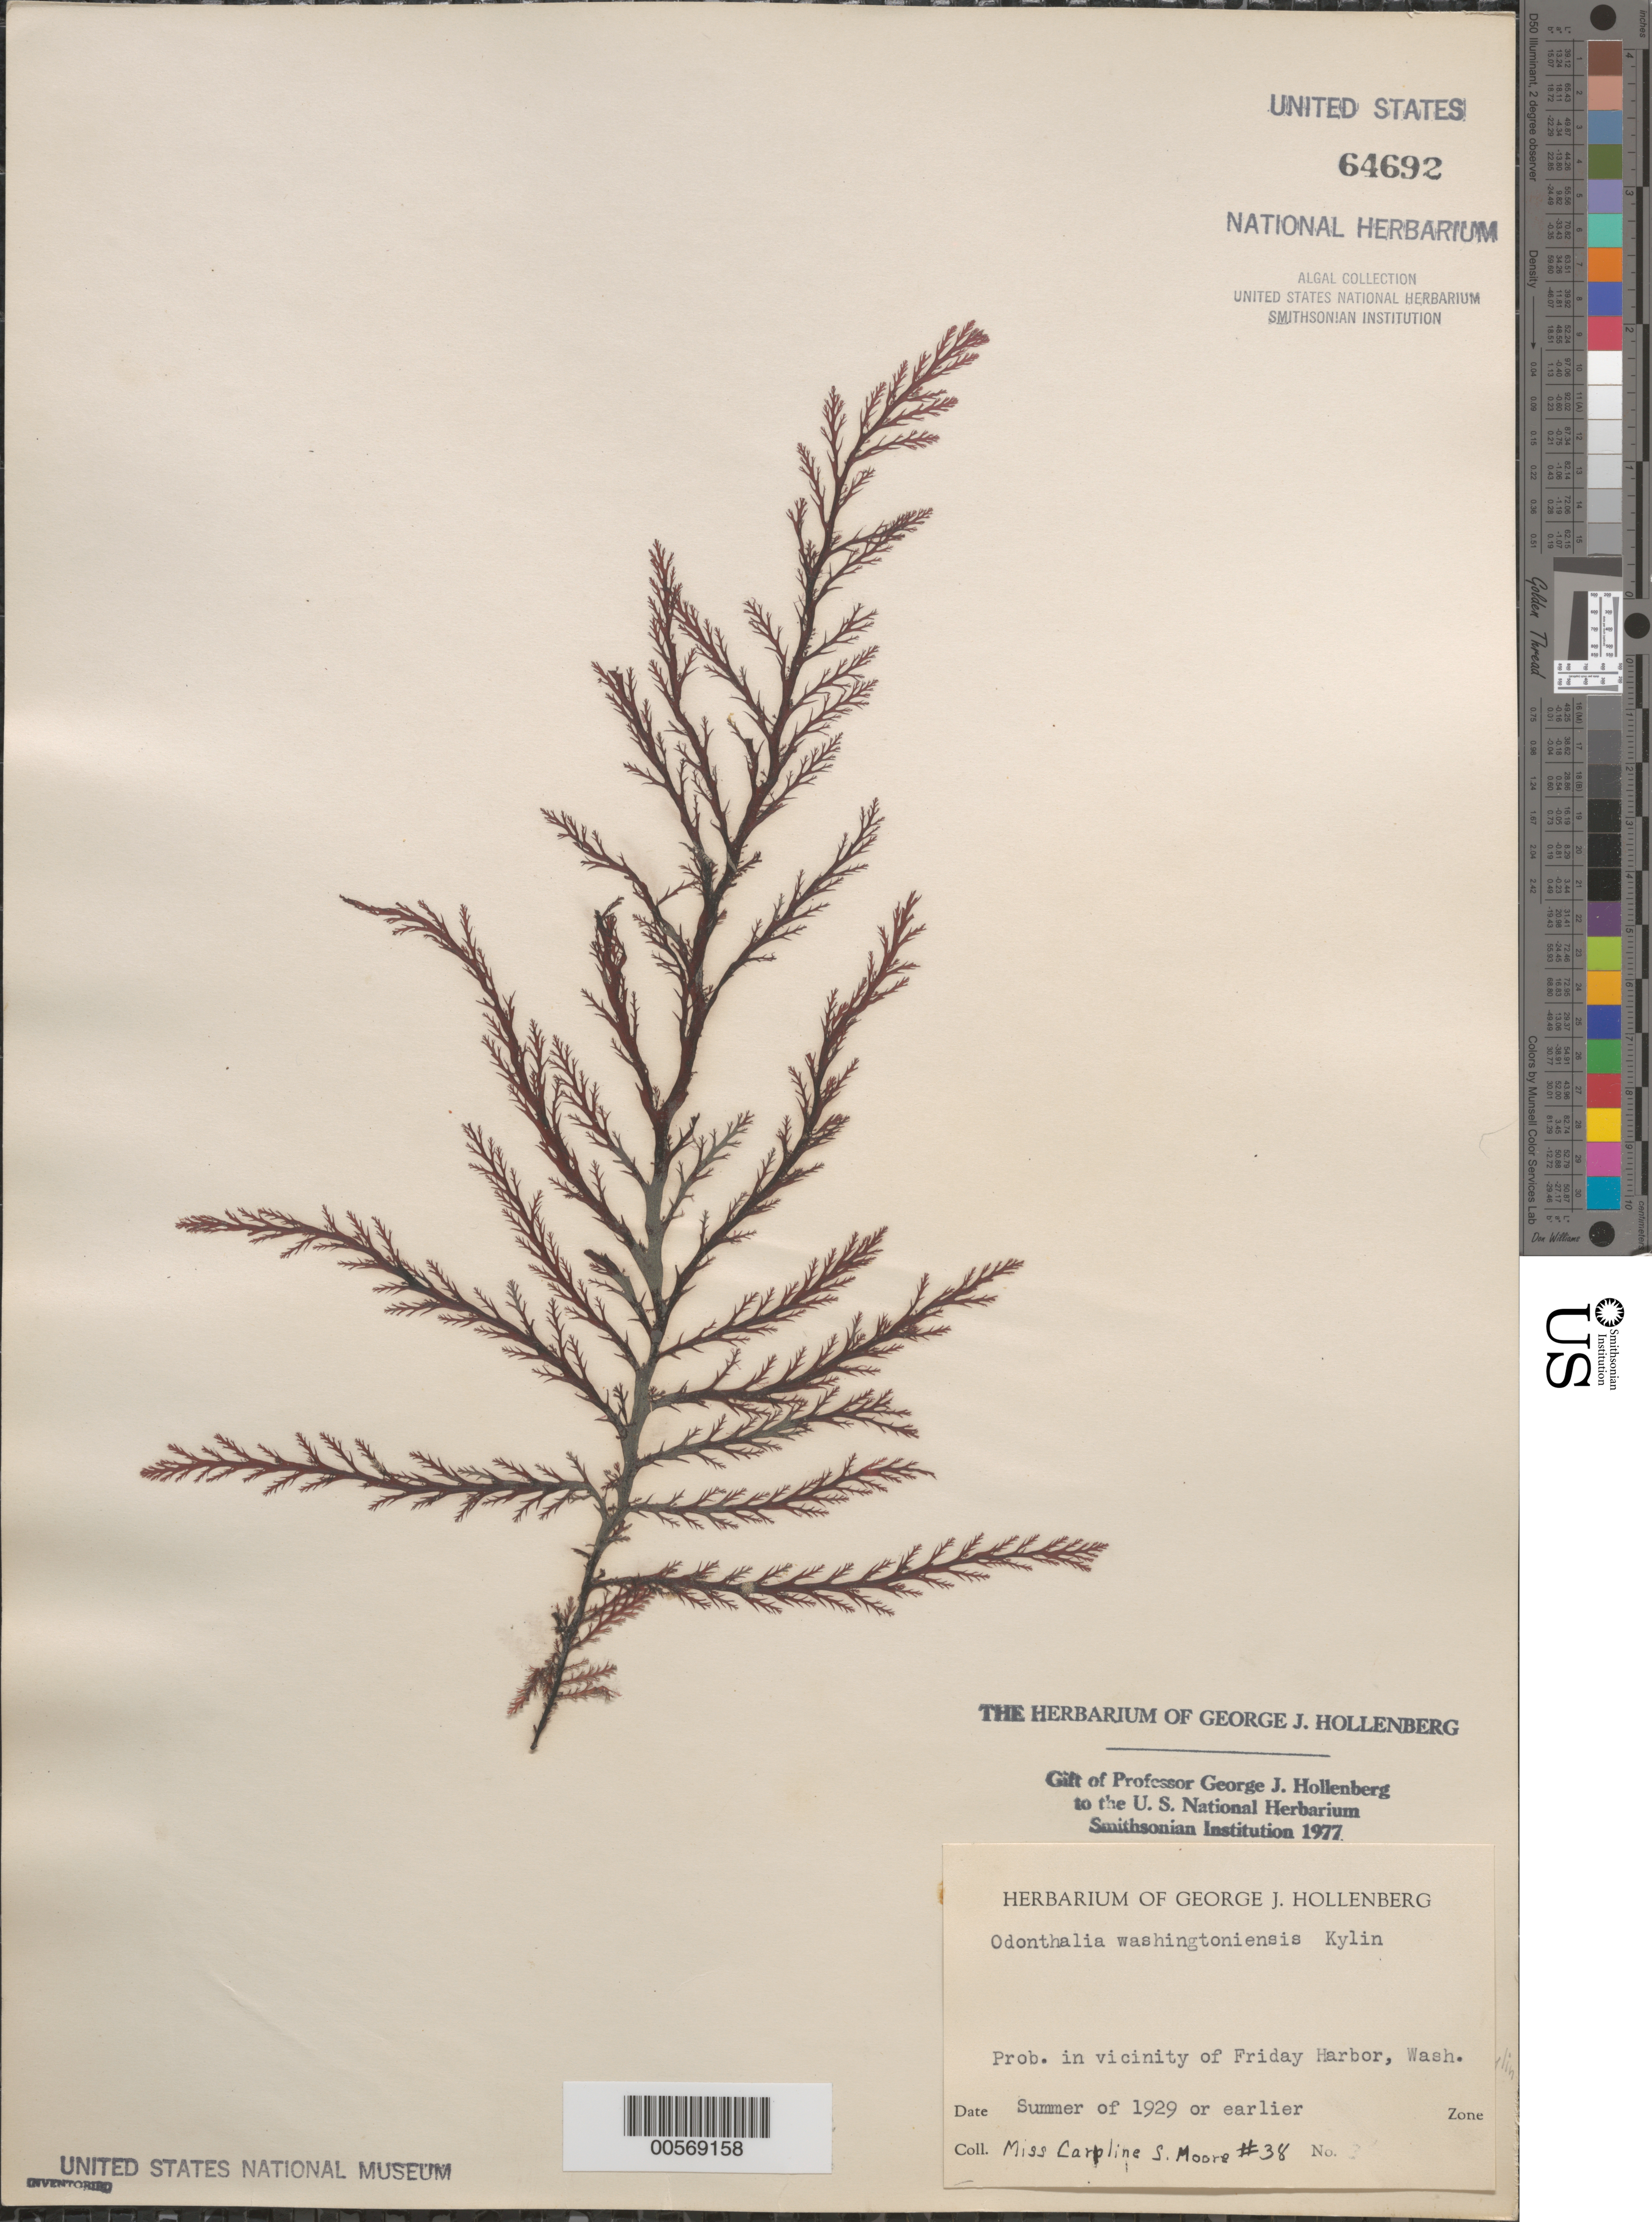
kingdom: Plantae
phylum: Rhodophyta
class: Florideophyceae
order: Ceramiales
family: Rhodomelaceae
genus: Odonthalia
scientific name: Odonthalia washingtoniensis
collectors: C. Moore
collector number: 38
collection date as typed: Sum 1929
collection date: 1929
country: United States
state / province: Washington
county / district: San Juan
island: San Juan Island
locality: Probably Friday Harbor area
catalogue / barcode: US 64692